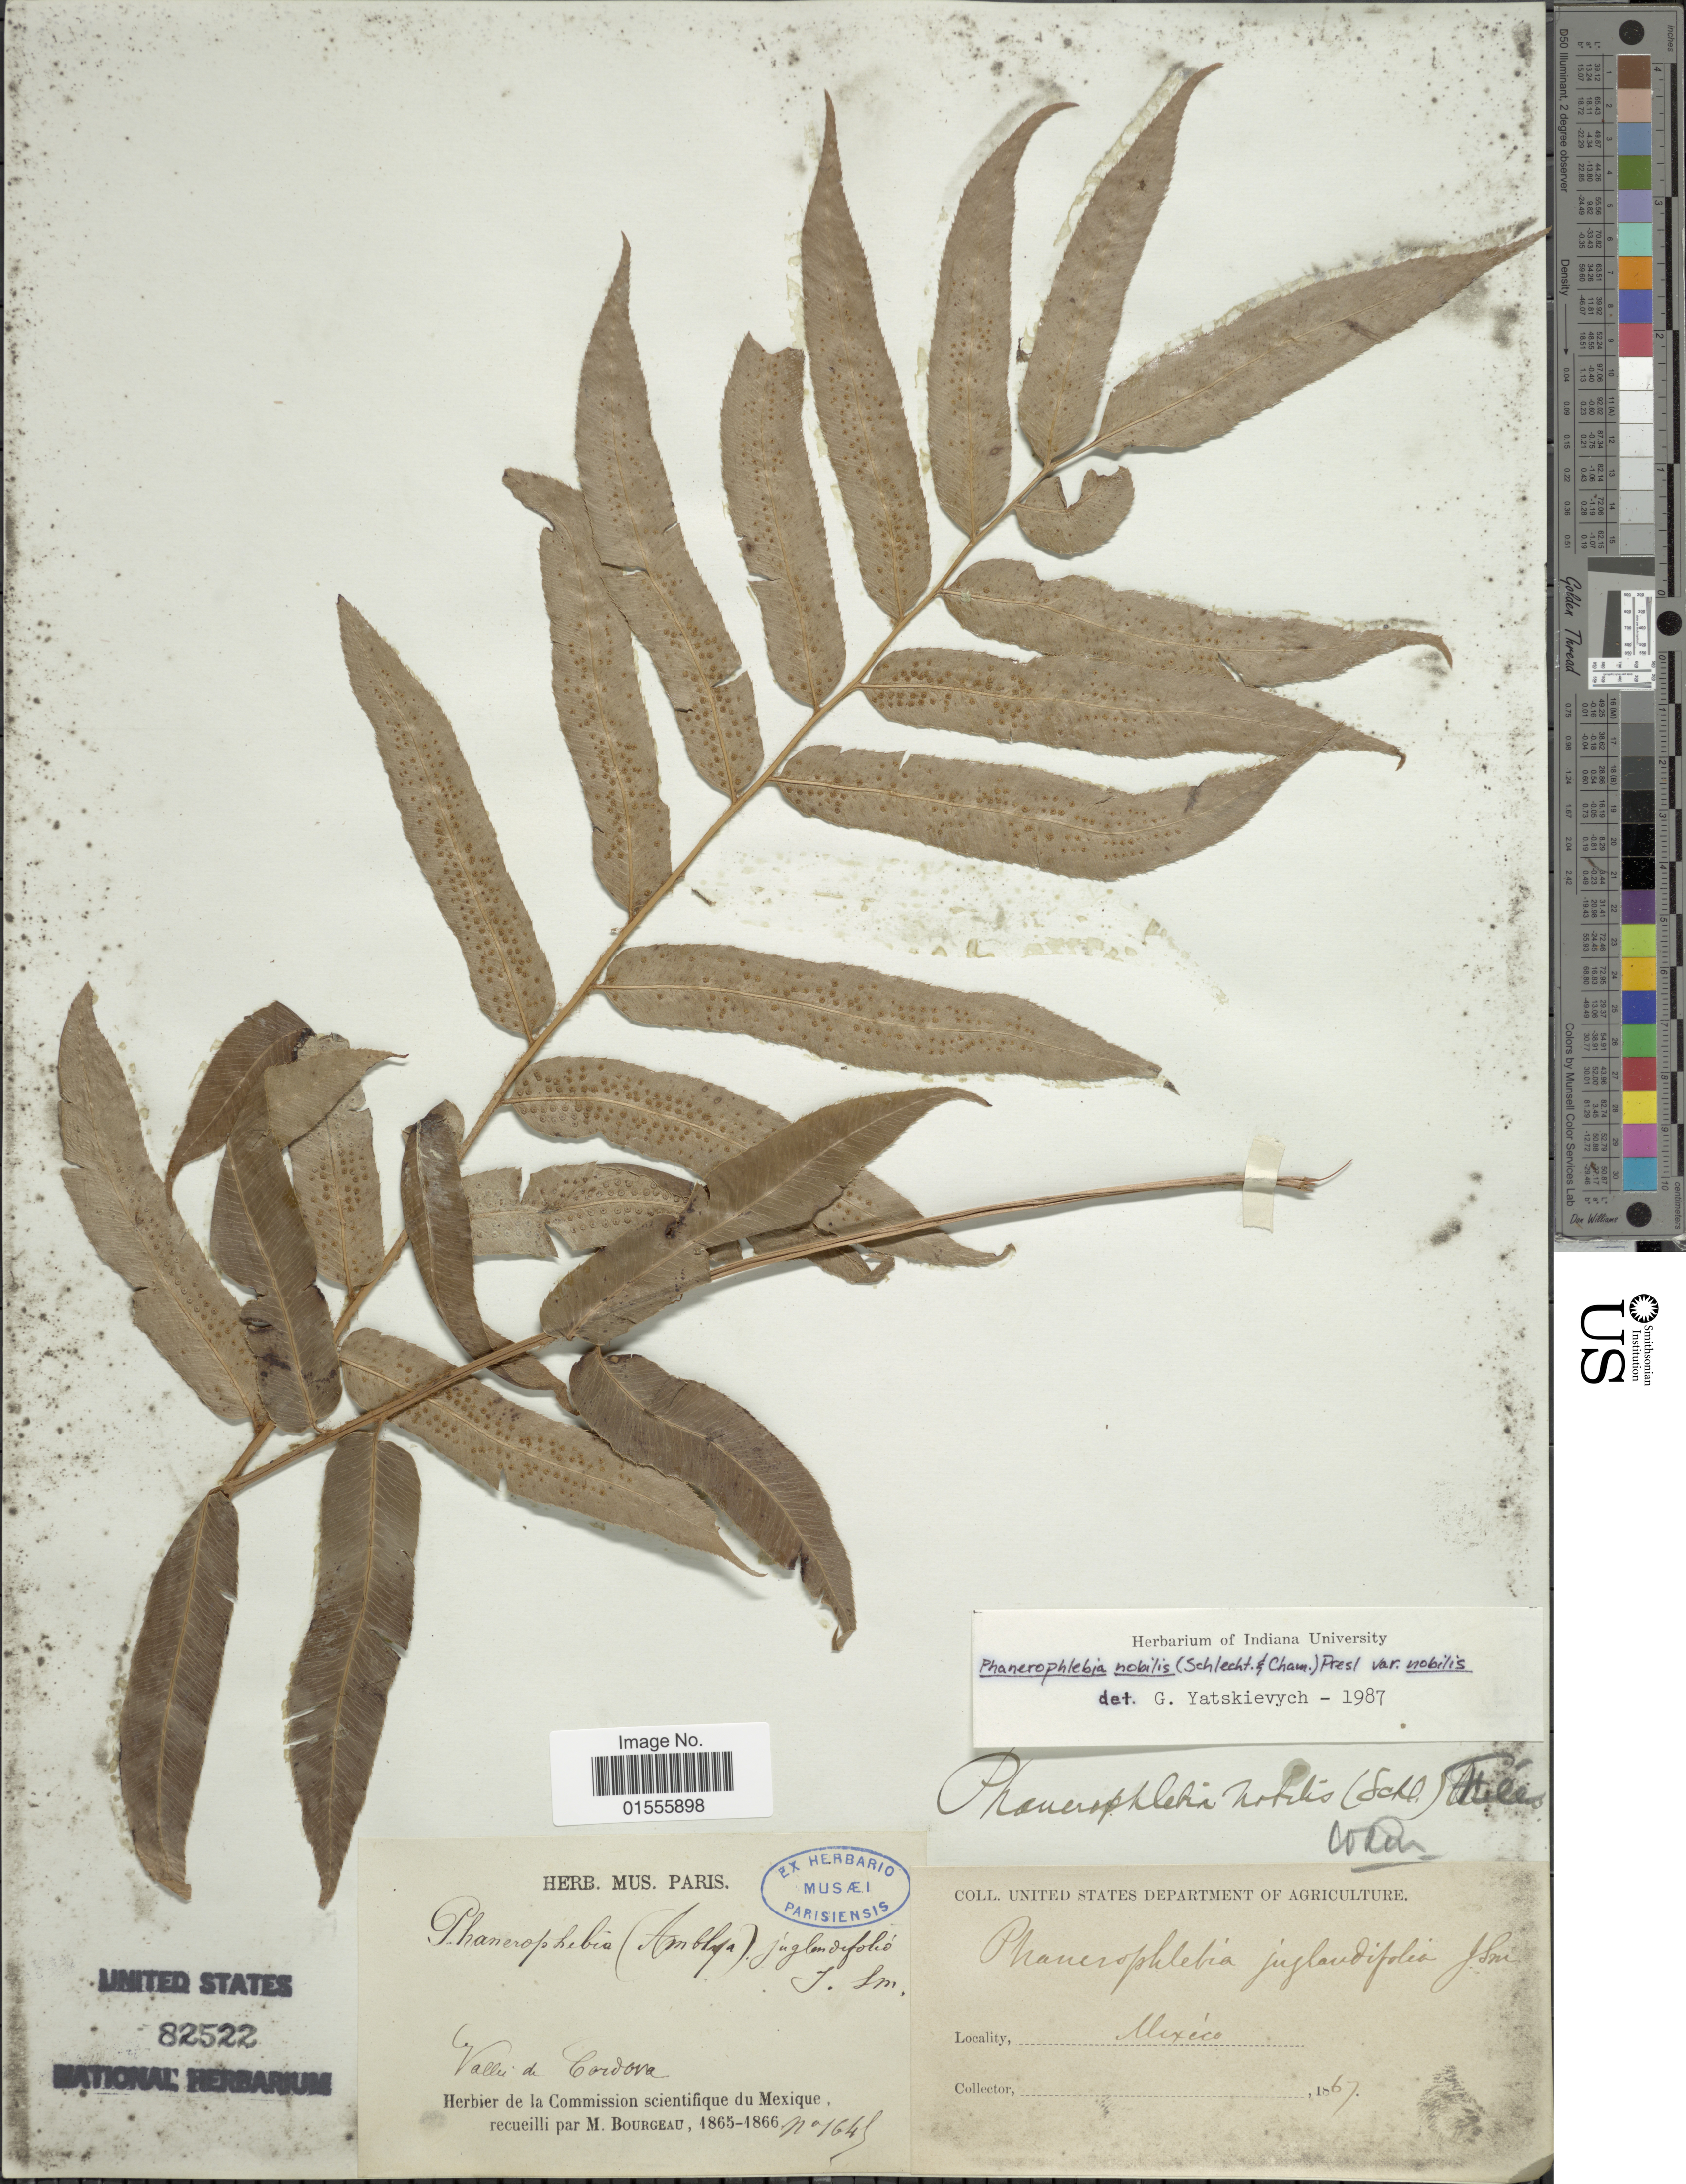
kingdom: Plantae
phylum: Tracheophyta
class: Polypodiopsida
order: Polypodiales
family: Dryopteridaceae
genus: Phanerophlebia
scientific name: Phanerophlebia nobilis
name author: (Schltdl. & Cham.) C. Presl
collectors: M. Bourgeau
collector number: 1649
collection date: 1867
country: Mexico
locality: Valleé de Cordova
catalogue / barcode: US 82522